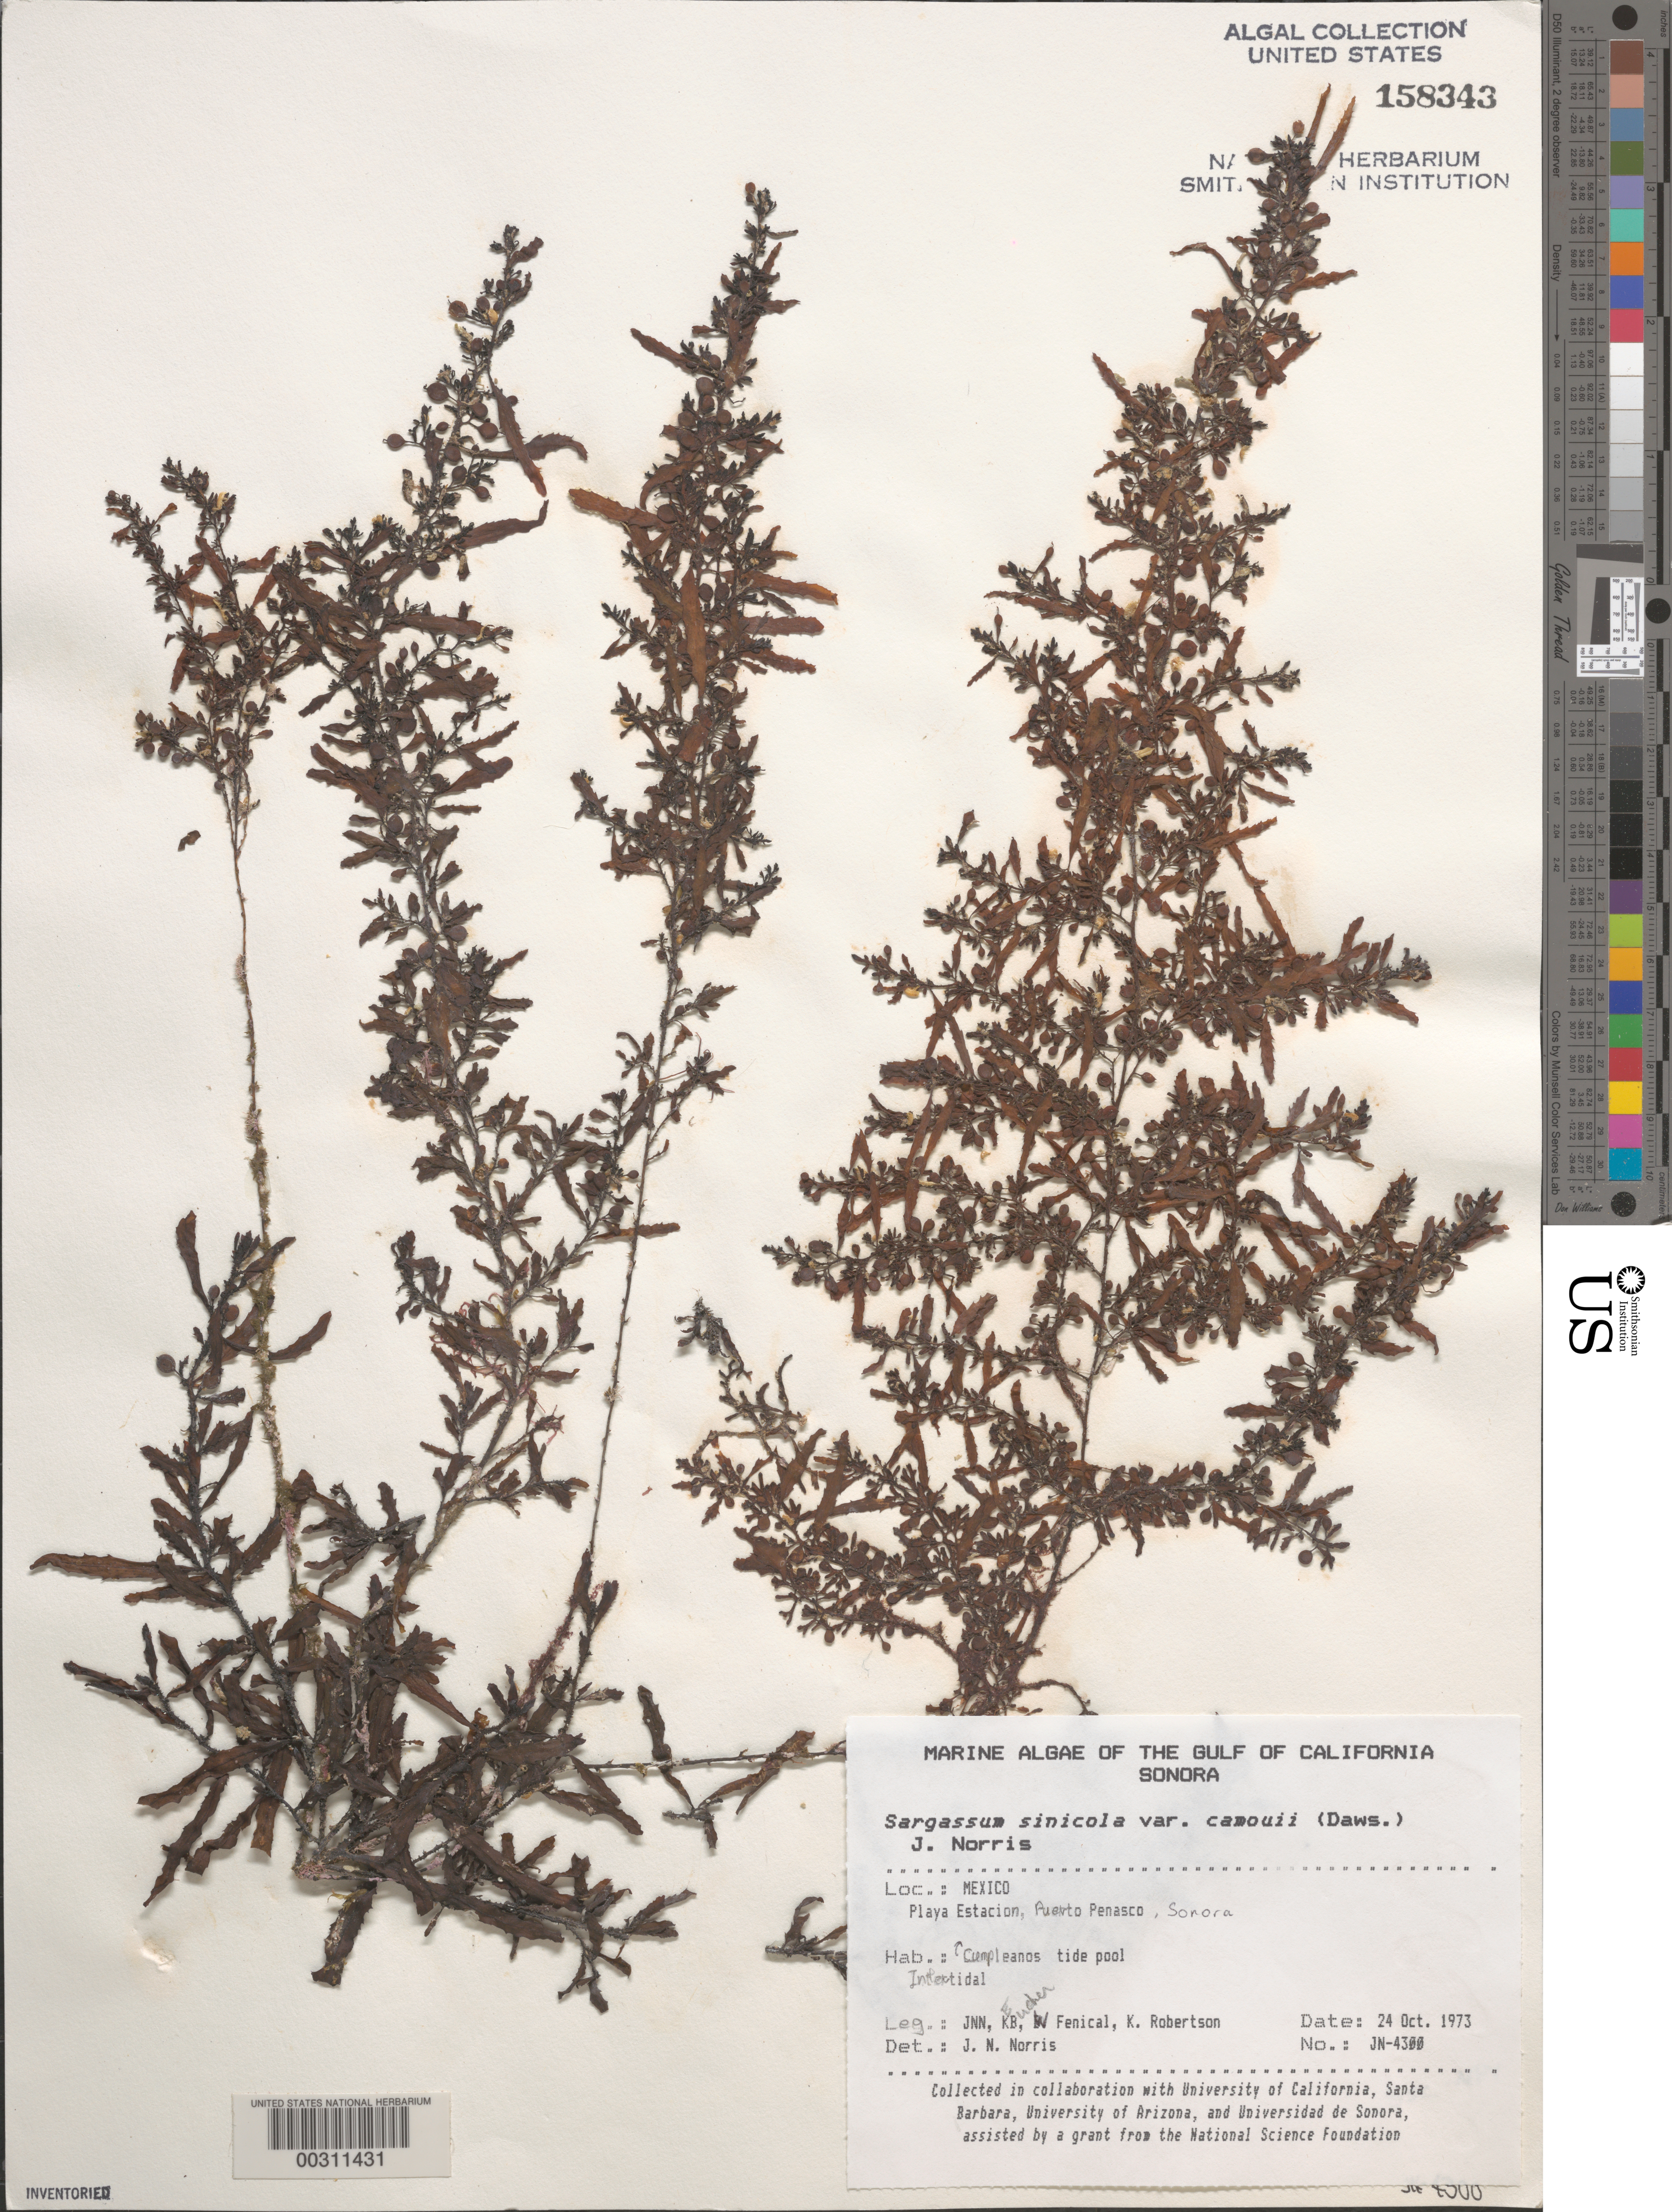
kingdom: Chromista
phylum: Ochrophyta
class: Phaeophyceae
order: Fucales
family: Sargassaceae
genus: Sargassum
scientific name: Sargassum sinicola var. camouii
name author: (E.Y. Dawson) J.N. Norris & Yensen in McCourt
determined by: Norris, James N.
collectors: J. N. Norris, K. E. Bucher, W. Fenical & K. Robertson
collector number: JN-4300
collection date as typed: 24 Oct 1973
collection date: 1973-10-24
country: Mexico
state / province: Sonora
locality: Playa Estacion, Puerto Penasco, Cumpleanos Tide Pool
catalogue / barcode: US 158343